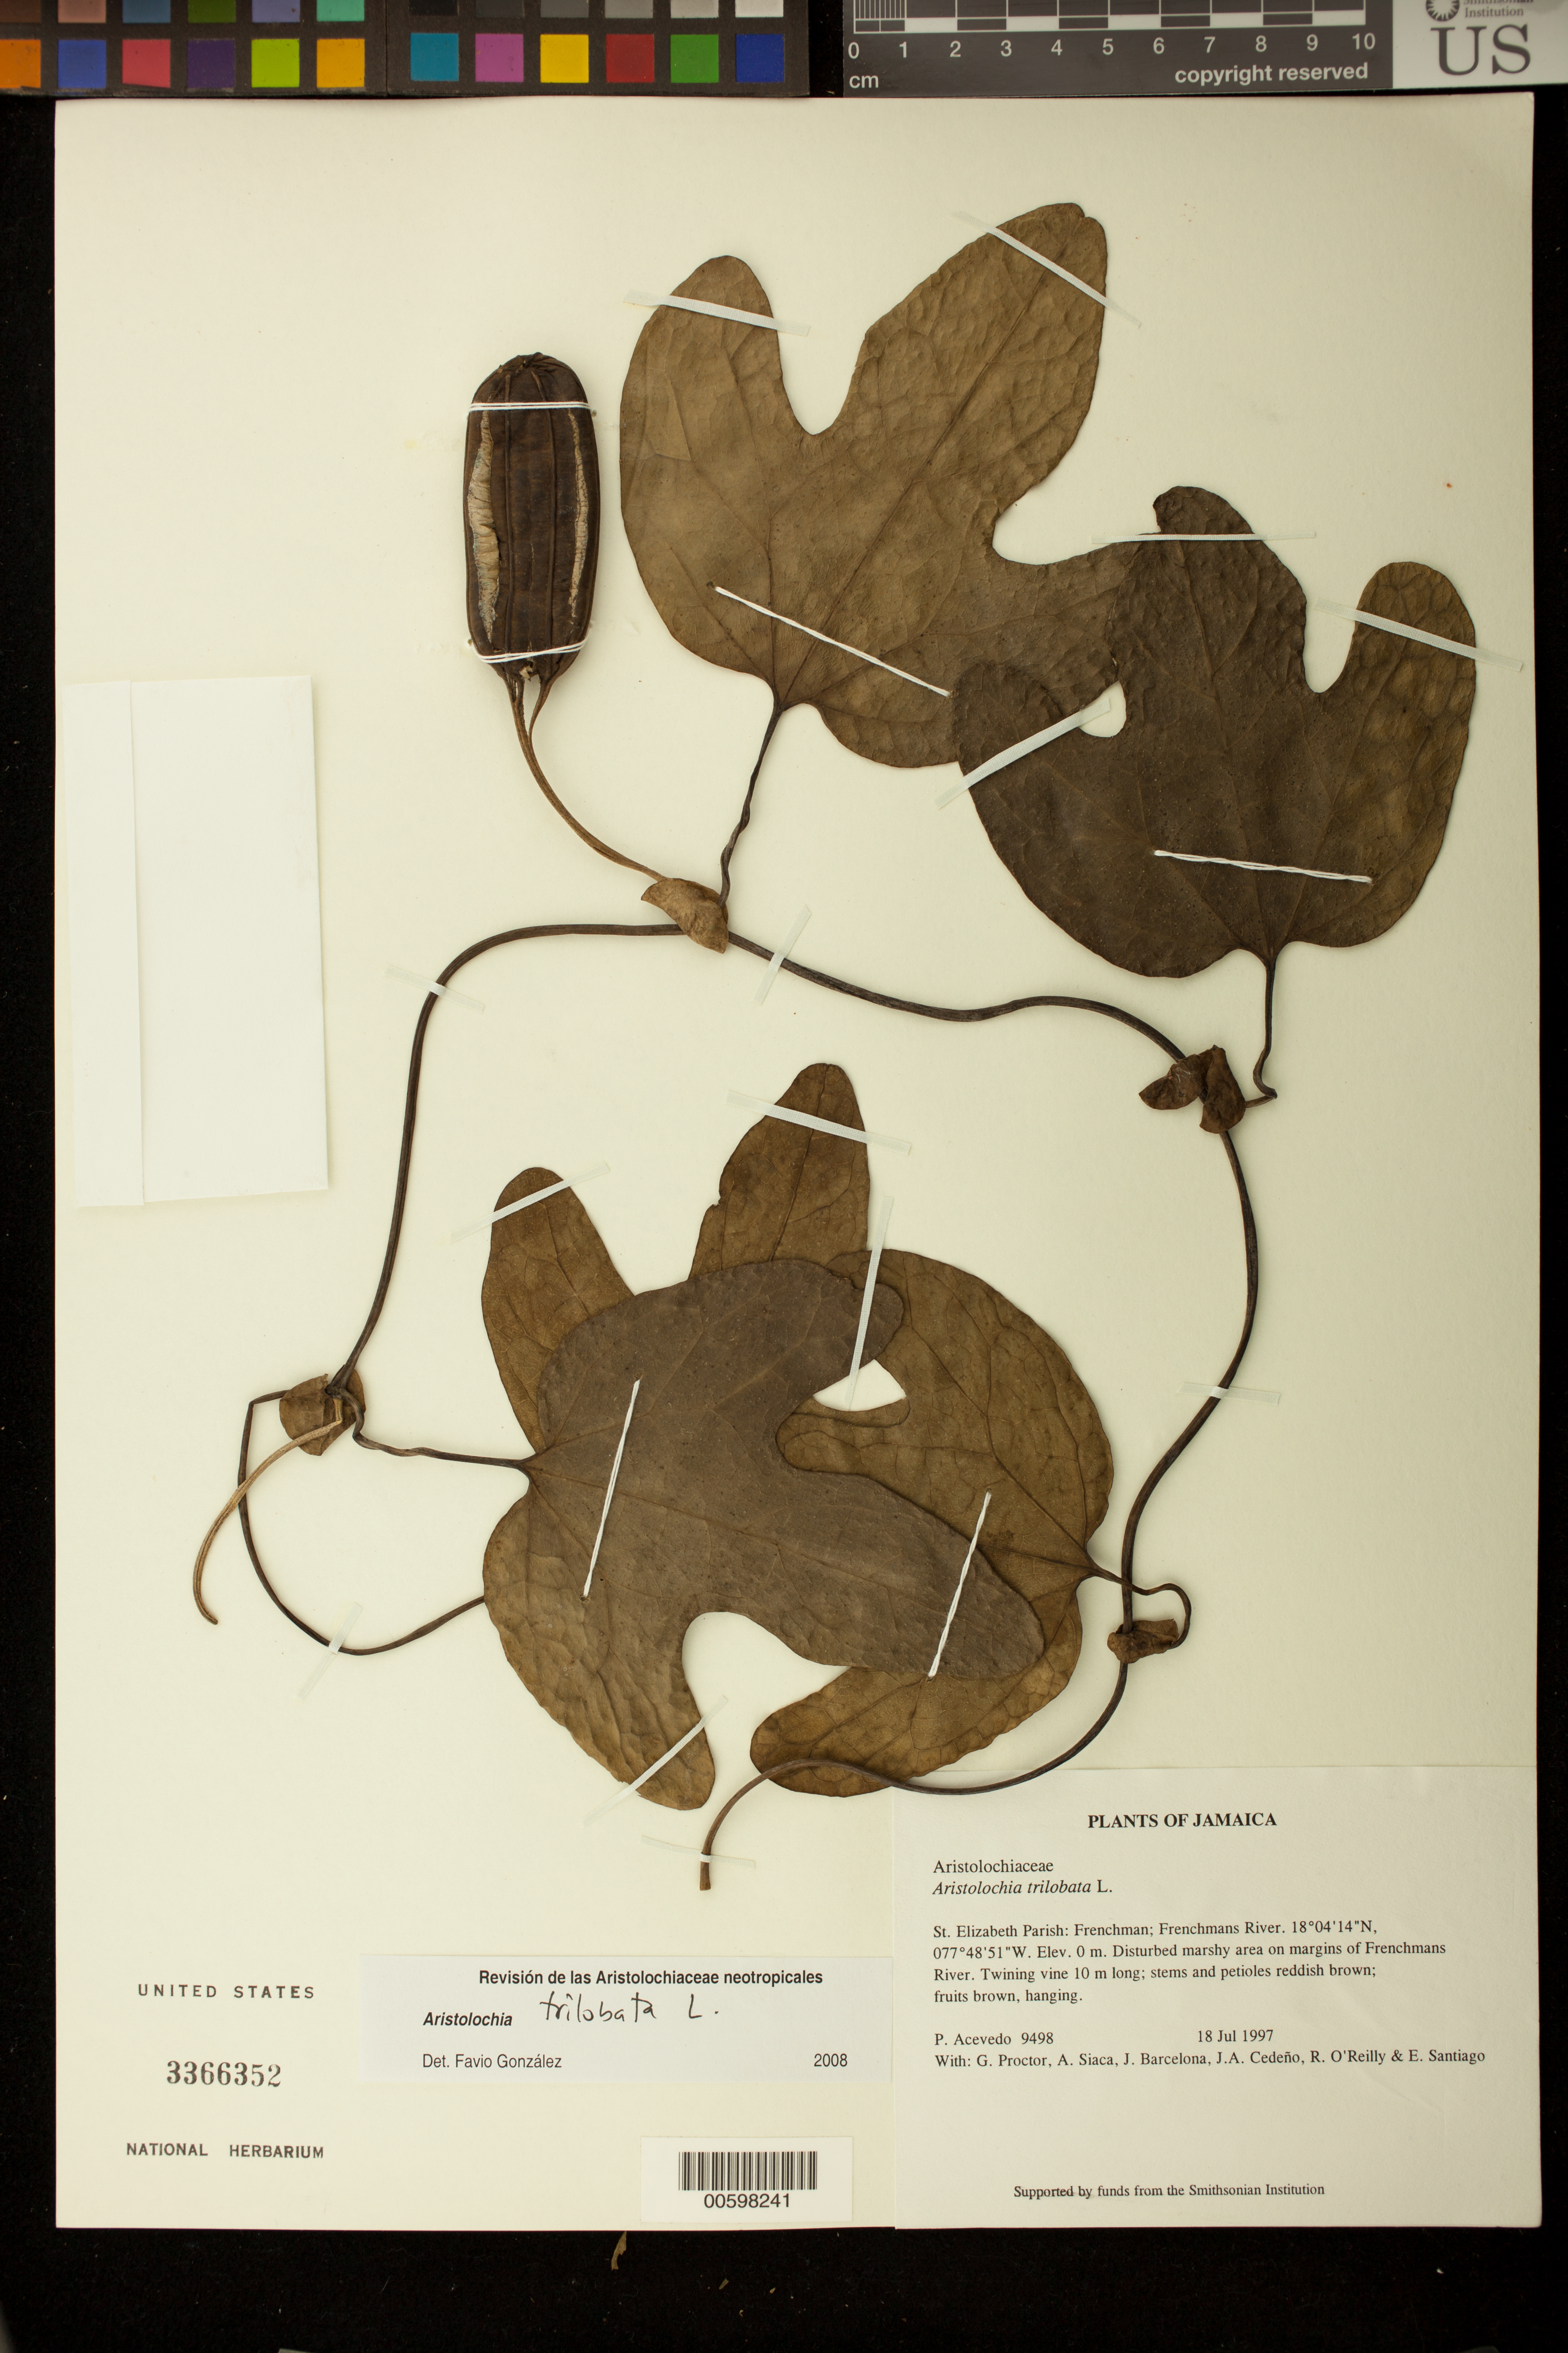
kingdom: Plantae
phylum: Tracheophyta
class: Magnoliopsida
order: Piperales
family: Aristolochiaceae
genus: Aristolochia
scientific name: Aristolochia trilobata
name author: L.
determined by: Acevedo-Rodríguez, P., (BOT), Smithsonian Institution - National Museum of Natural History (UNITED STATES)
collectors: P. Acevedo-Rodr., G. R. Proctor, A. Siaca, J. Barcelona, J. A. Cedeño M. & R. O'Reilly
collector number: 9498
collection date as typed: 18 Jul 1997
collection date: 1997-07-18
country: Jamaica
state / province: Saint Elizabeth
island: Jamaica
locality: St. Elizabeth Parish: Frenchman; Frenchmans River.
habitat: Disturbed marshy area on margins of Frenchmans River.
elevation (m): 0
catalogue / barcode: US 3366352